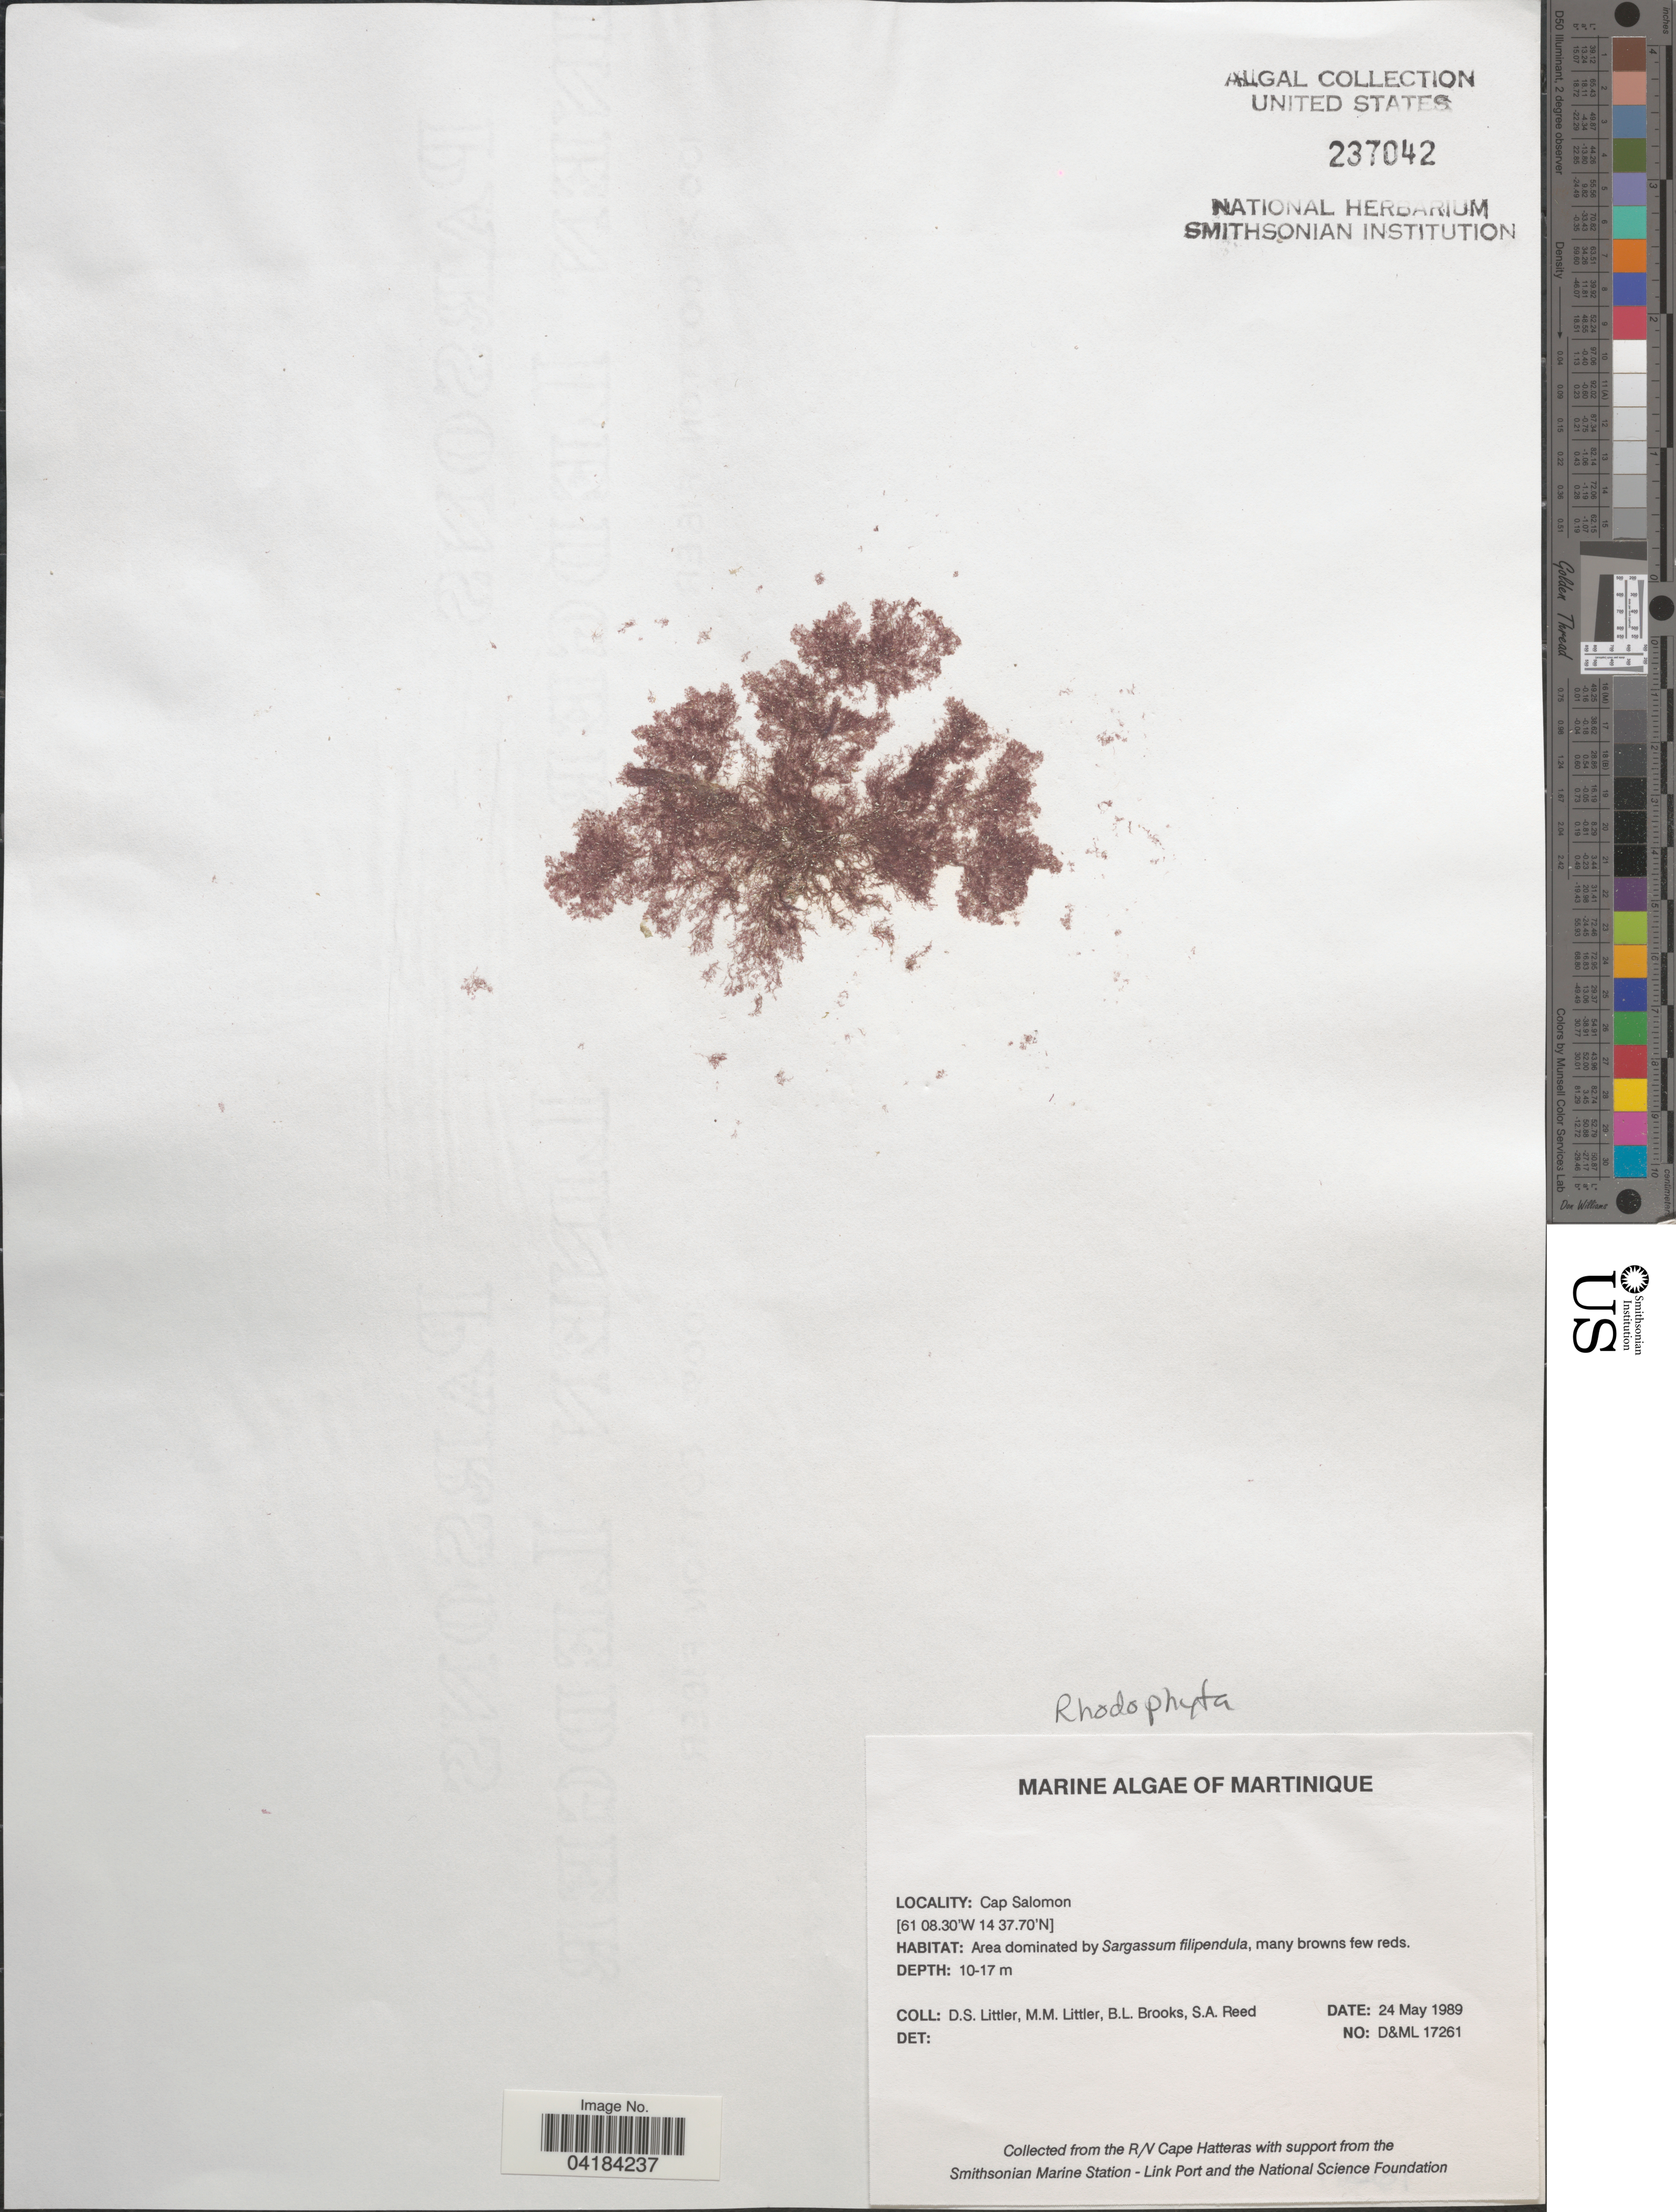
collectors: D. S. Littler, B. Brooks & S. Reed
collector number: D&ML17261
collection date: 1989-05-24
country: Martinique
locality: Cap Solomon.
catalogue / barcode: US 237042